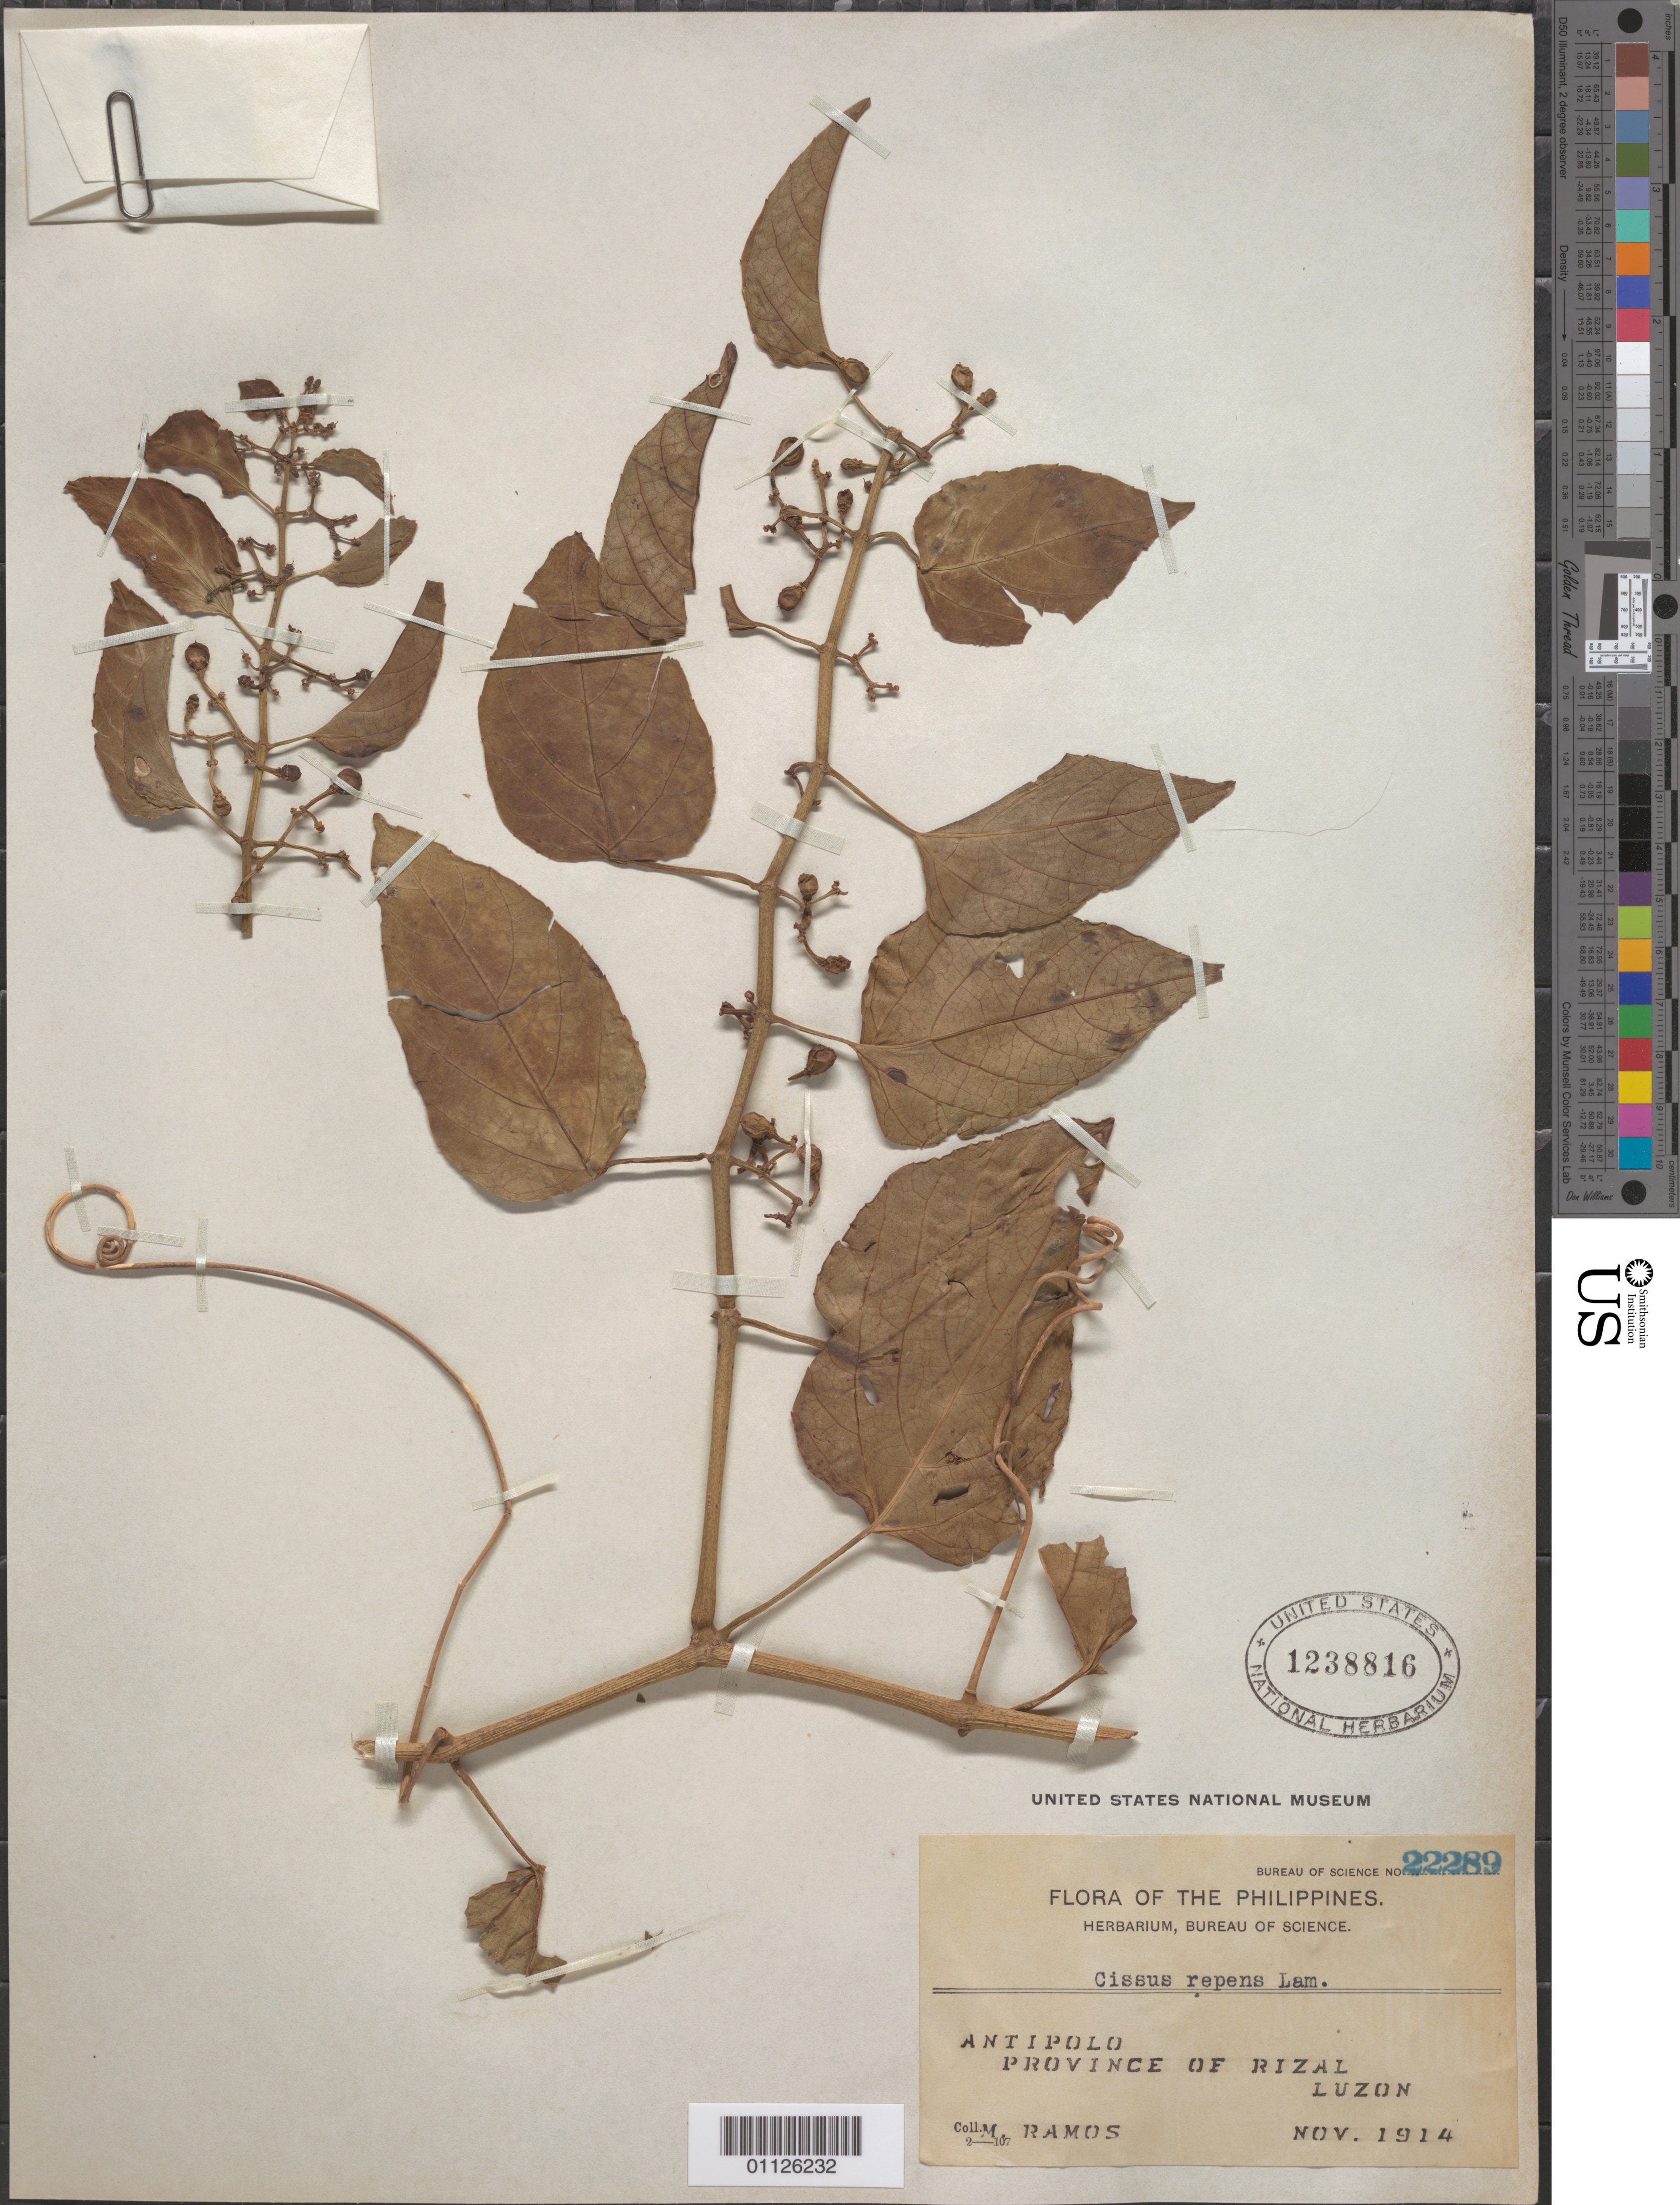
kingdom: Plantae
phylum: Tracheophyta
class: Magnoliopsida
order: Vitales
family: Vitaceae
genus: Cissus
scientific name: Cissus repens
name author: Lam.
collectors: M. Ramos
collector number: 22289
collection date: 1914-11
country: Philippines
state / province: Calabarzon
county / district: Rizal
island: Luzon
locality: Antipolo. Luzon.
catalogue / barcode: US 1238816